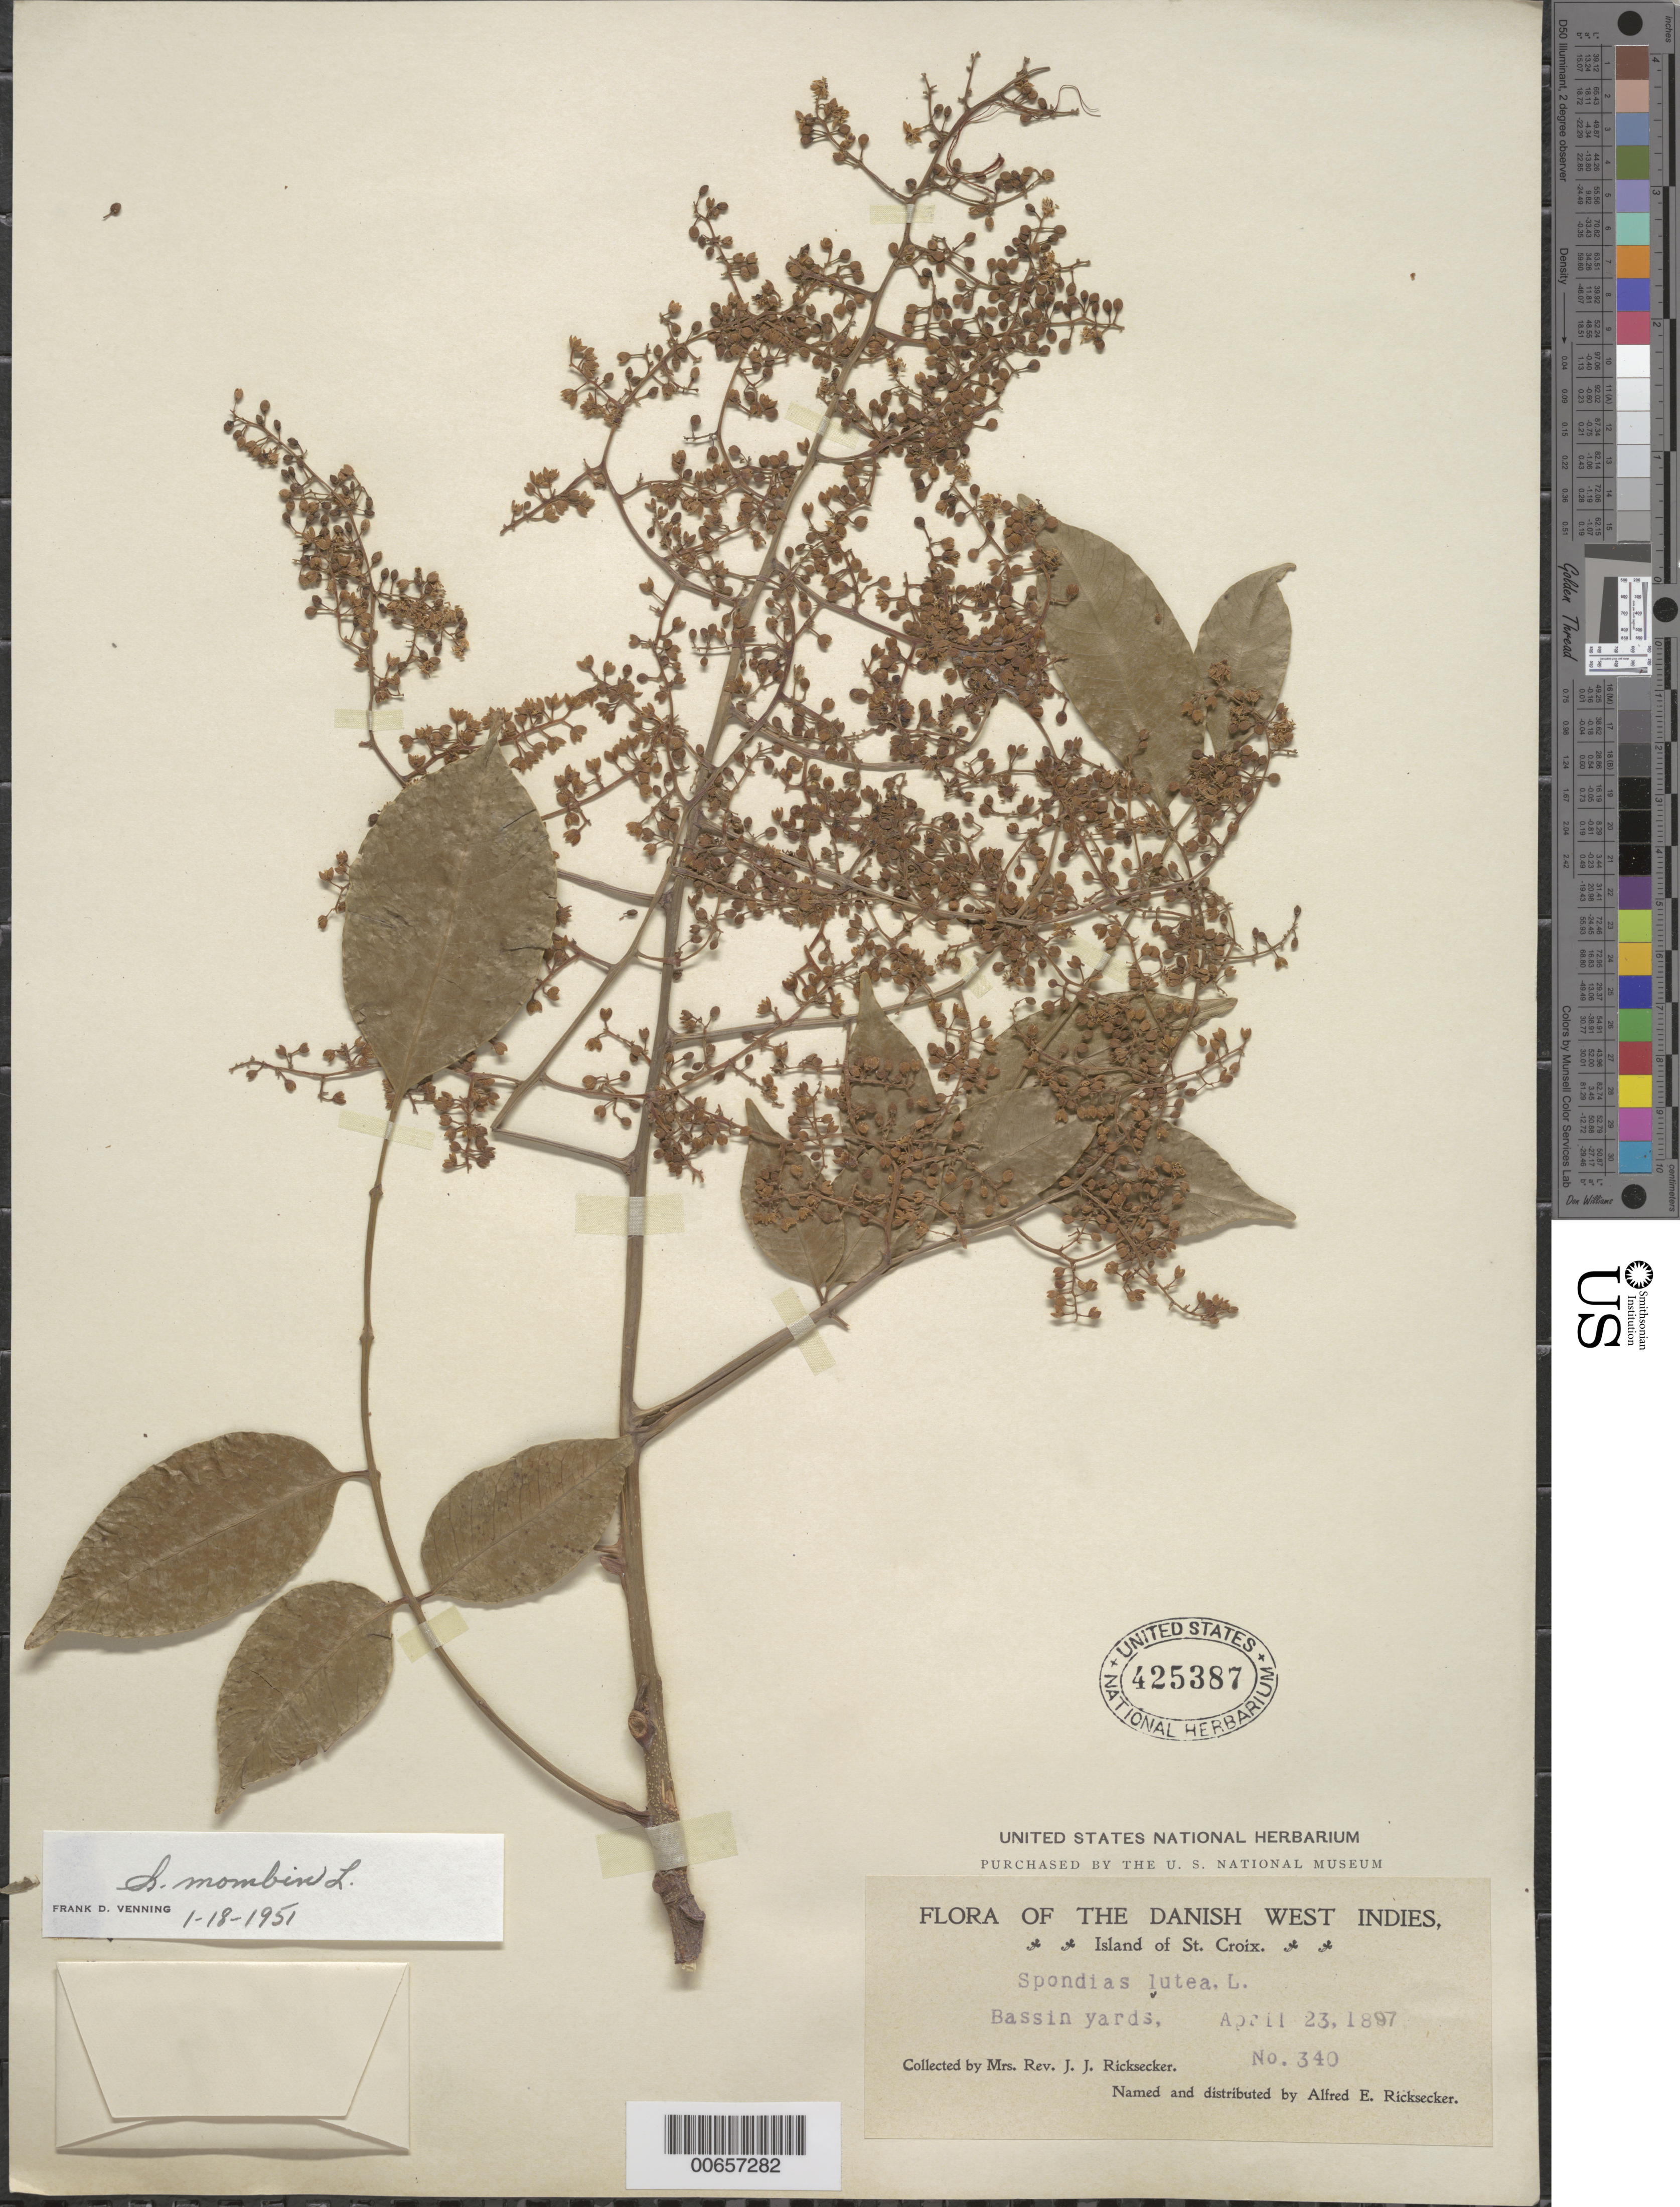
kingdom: Plantae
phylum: Tracheophyta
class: Magnoliopsida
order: Sapindales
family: Anacardiaceae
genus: Spondias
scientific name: Spondias mombin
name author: L.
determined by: Venning, F. D.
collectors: L. A. Ricksecker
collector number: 340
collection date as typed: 23 Apr 1897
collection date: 1897-04-23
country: U.S. Virgin Islands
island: St. Croix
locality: Bassin yards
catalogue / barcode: US 425387